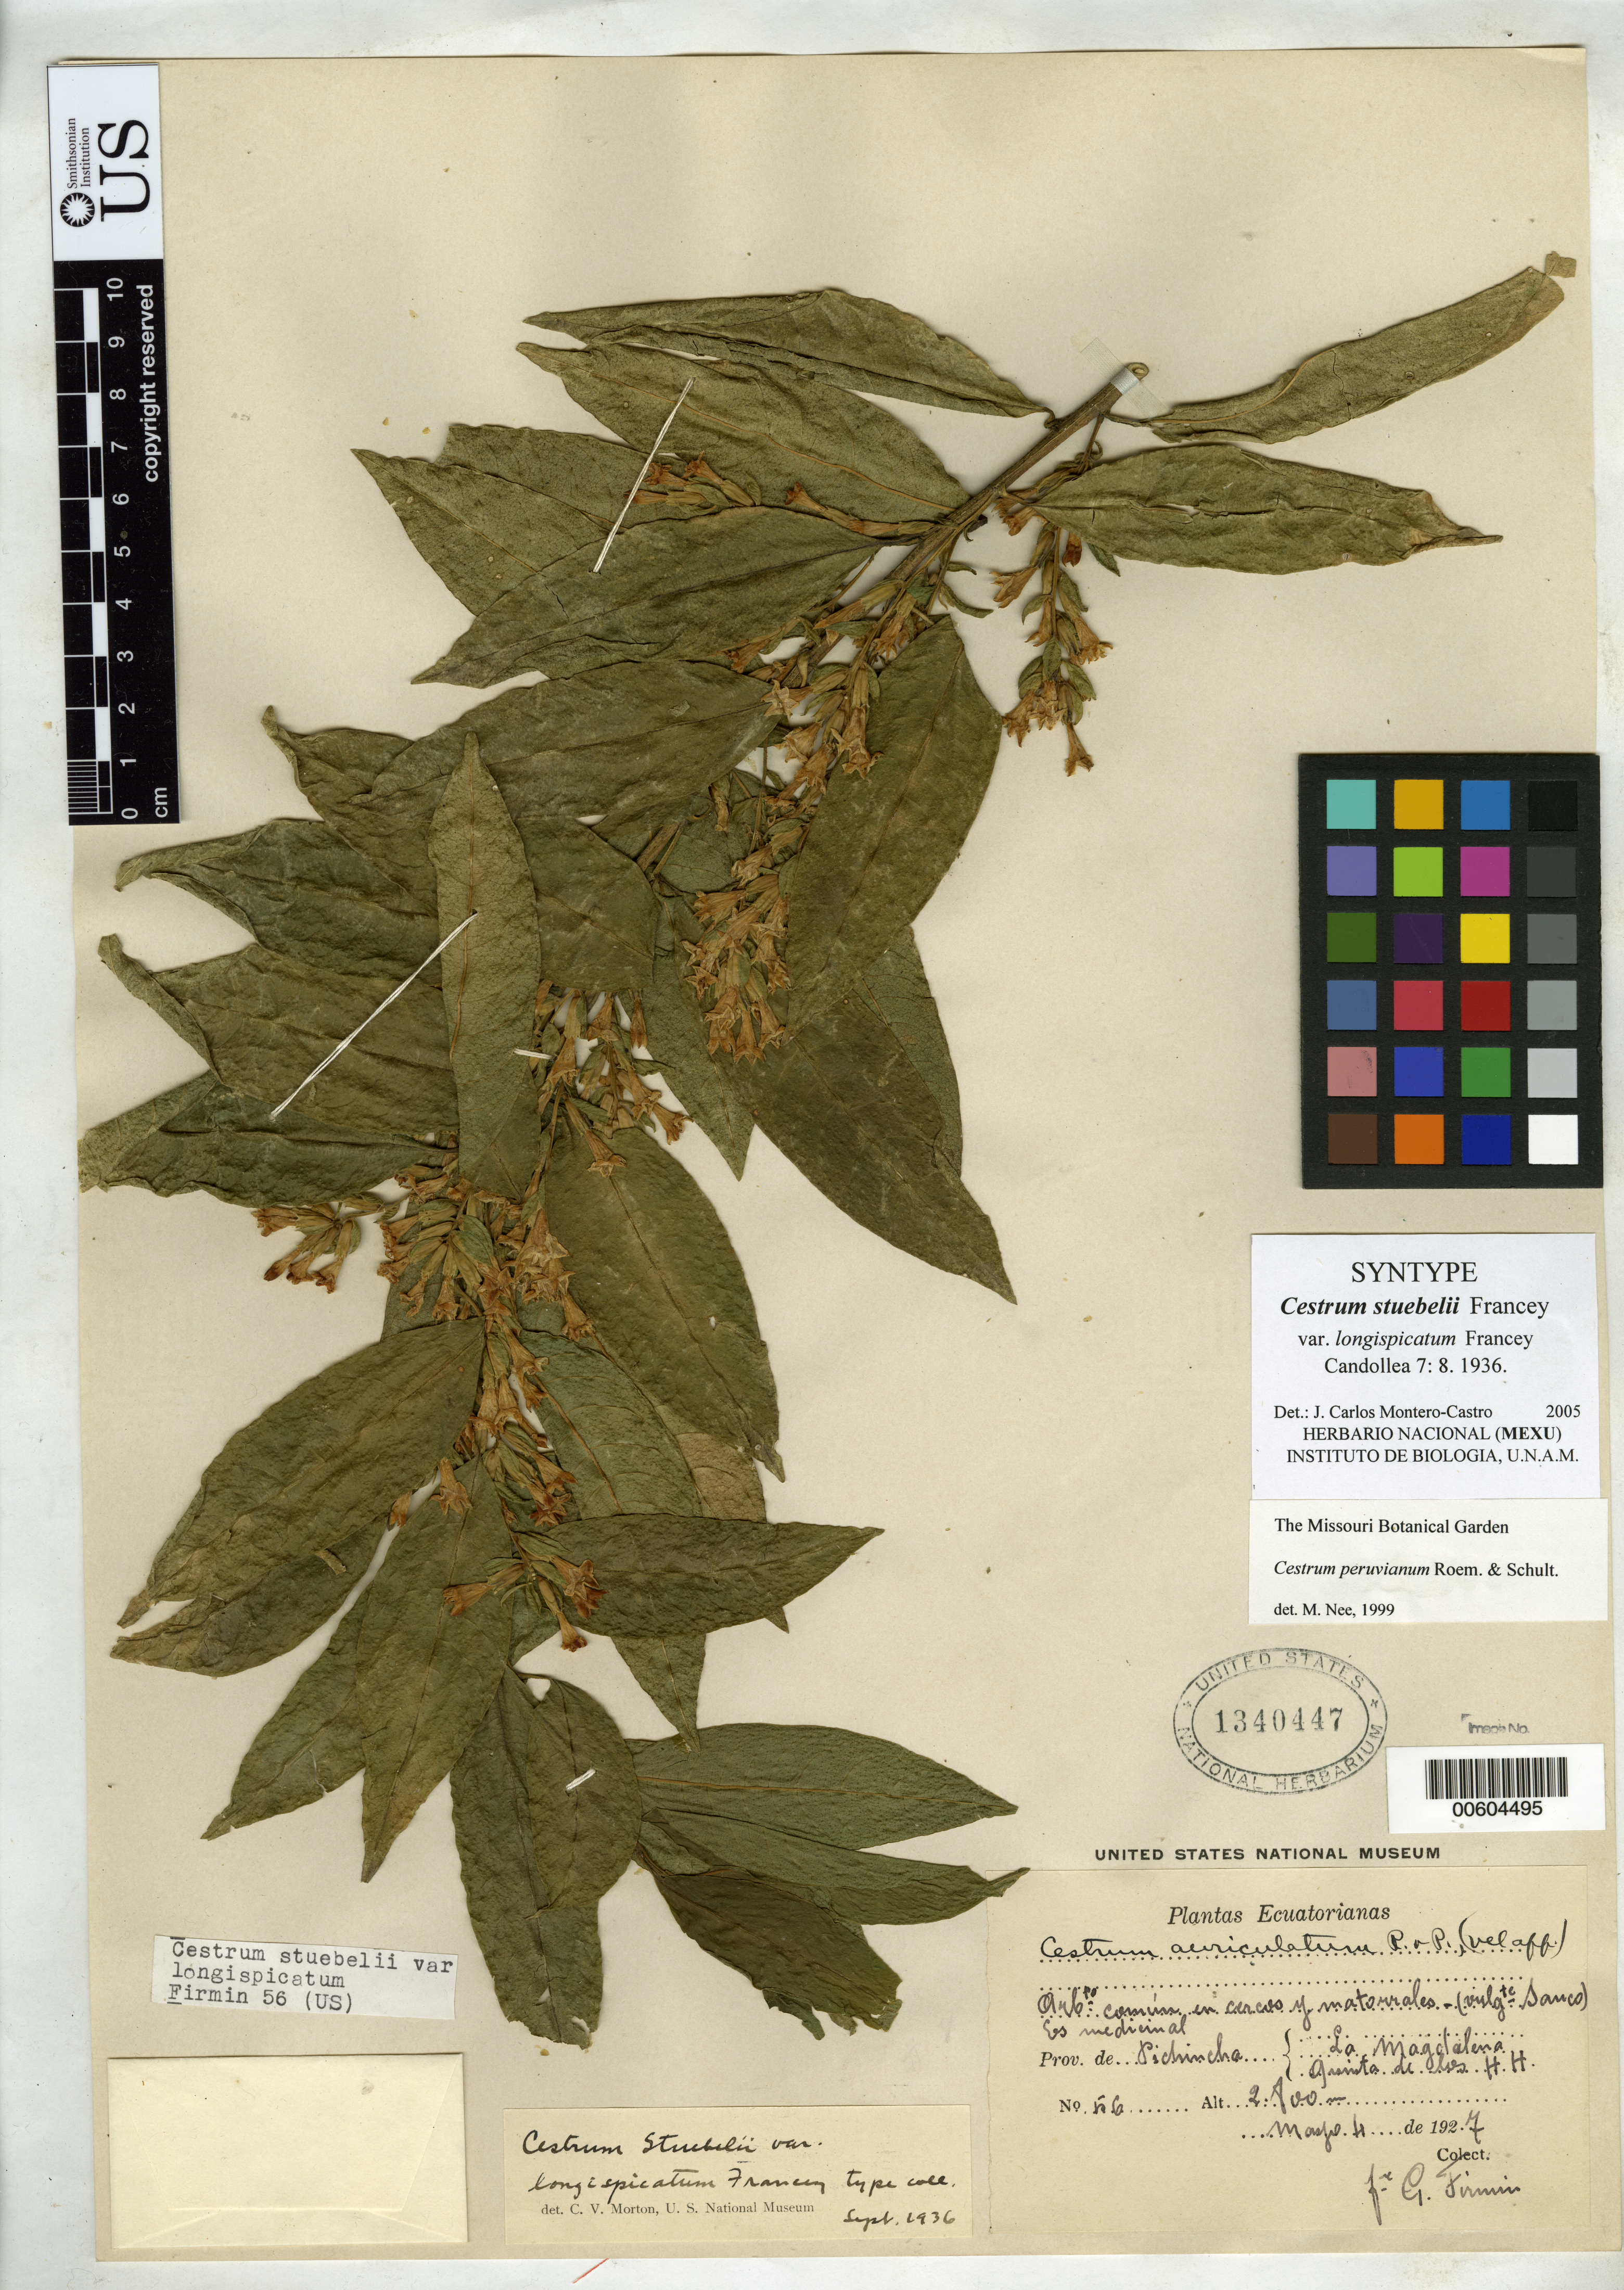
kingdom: Plantae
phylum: Tracheophyta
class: Magnoliopsida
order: Solanales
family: Solanaceae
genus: Cestrum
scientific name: Cestrum stuebelii var. longispicatum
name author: Francey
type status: Isosyntype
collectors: G. Firmin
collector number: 56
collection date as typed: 04 Mar 1927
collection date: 1927-03-04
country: Ecuador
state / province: Pichincha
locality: La Magdalena.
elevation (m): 2800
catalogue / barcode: US 1340447